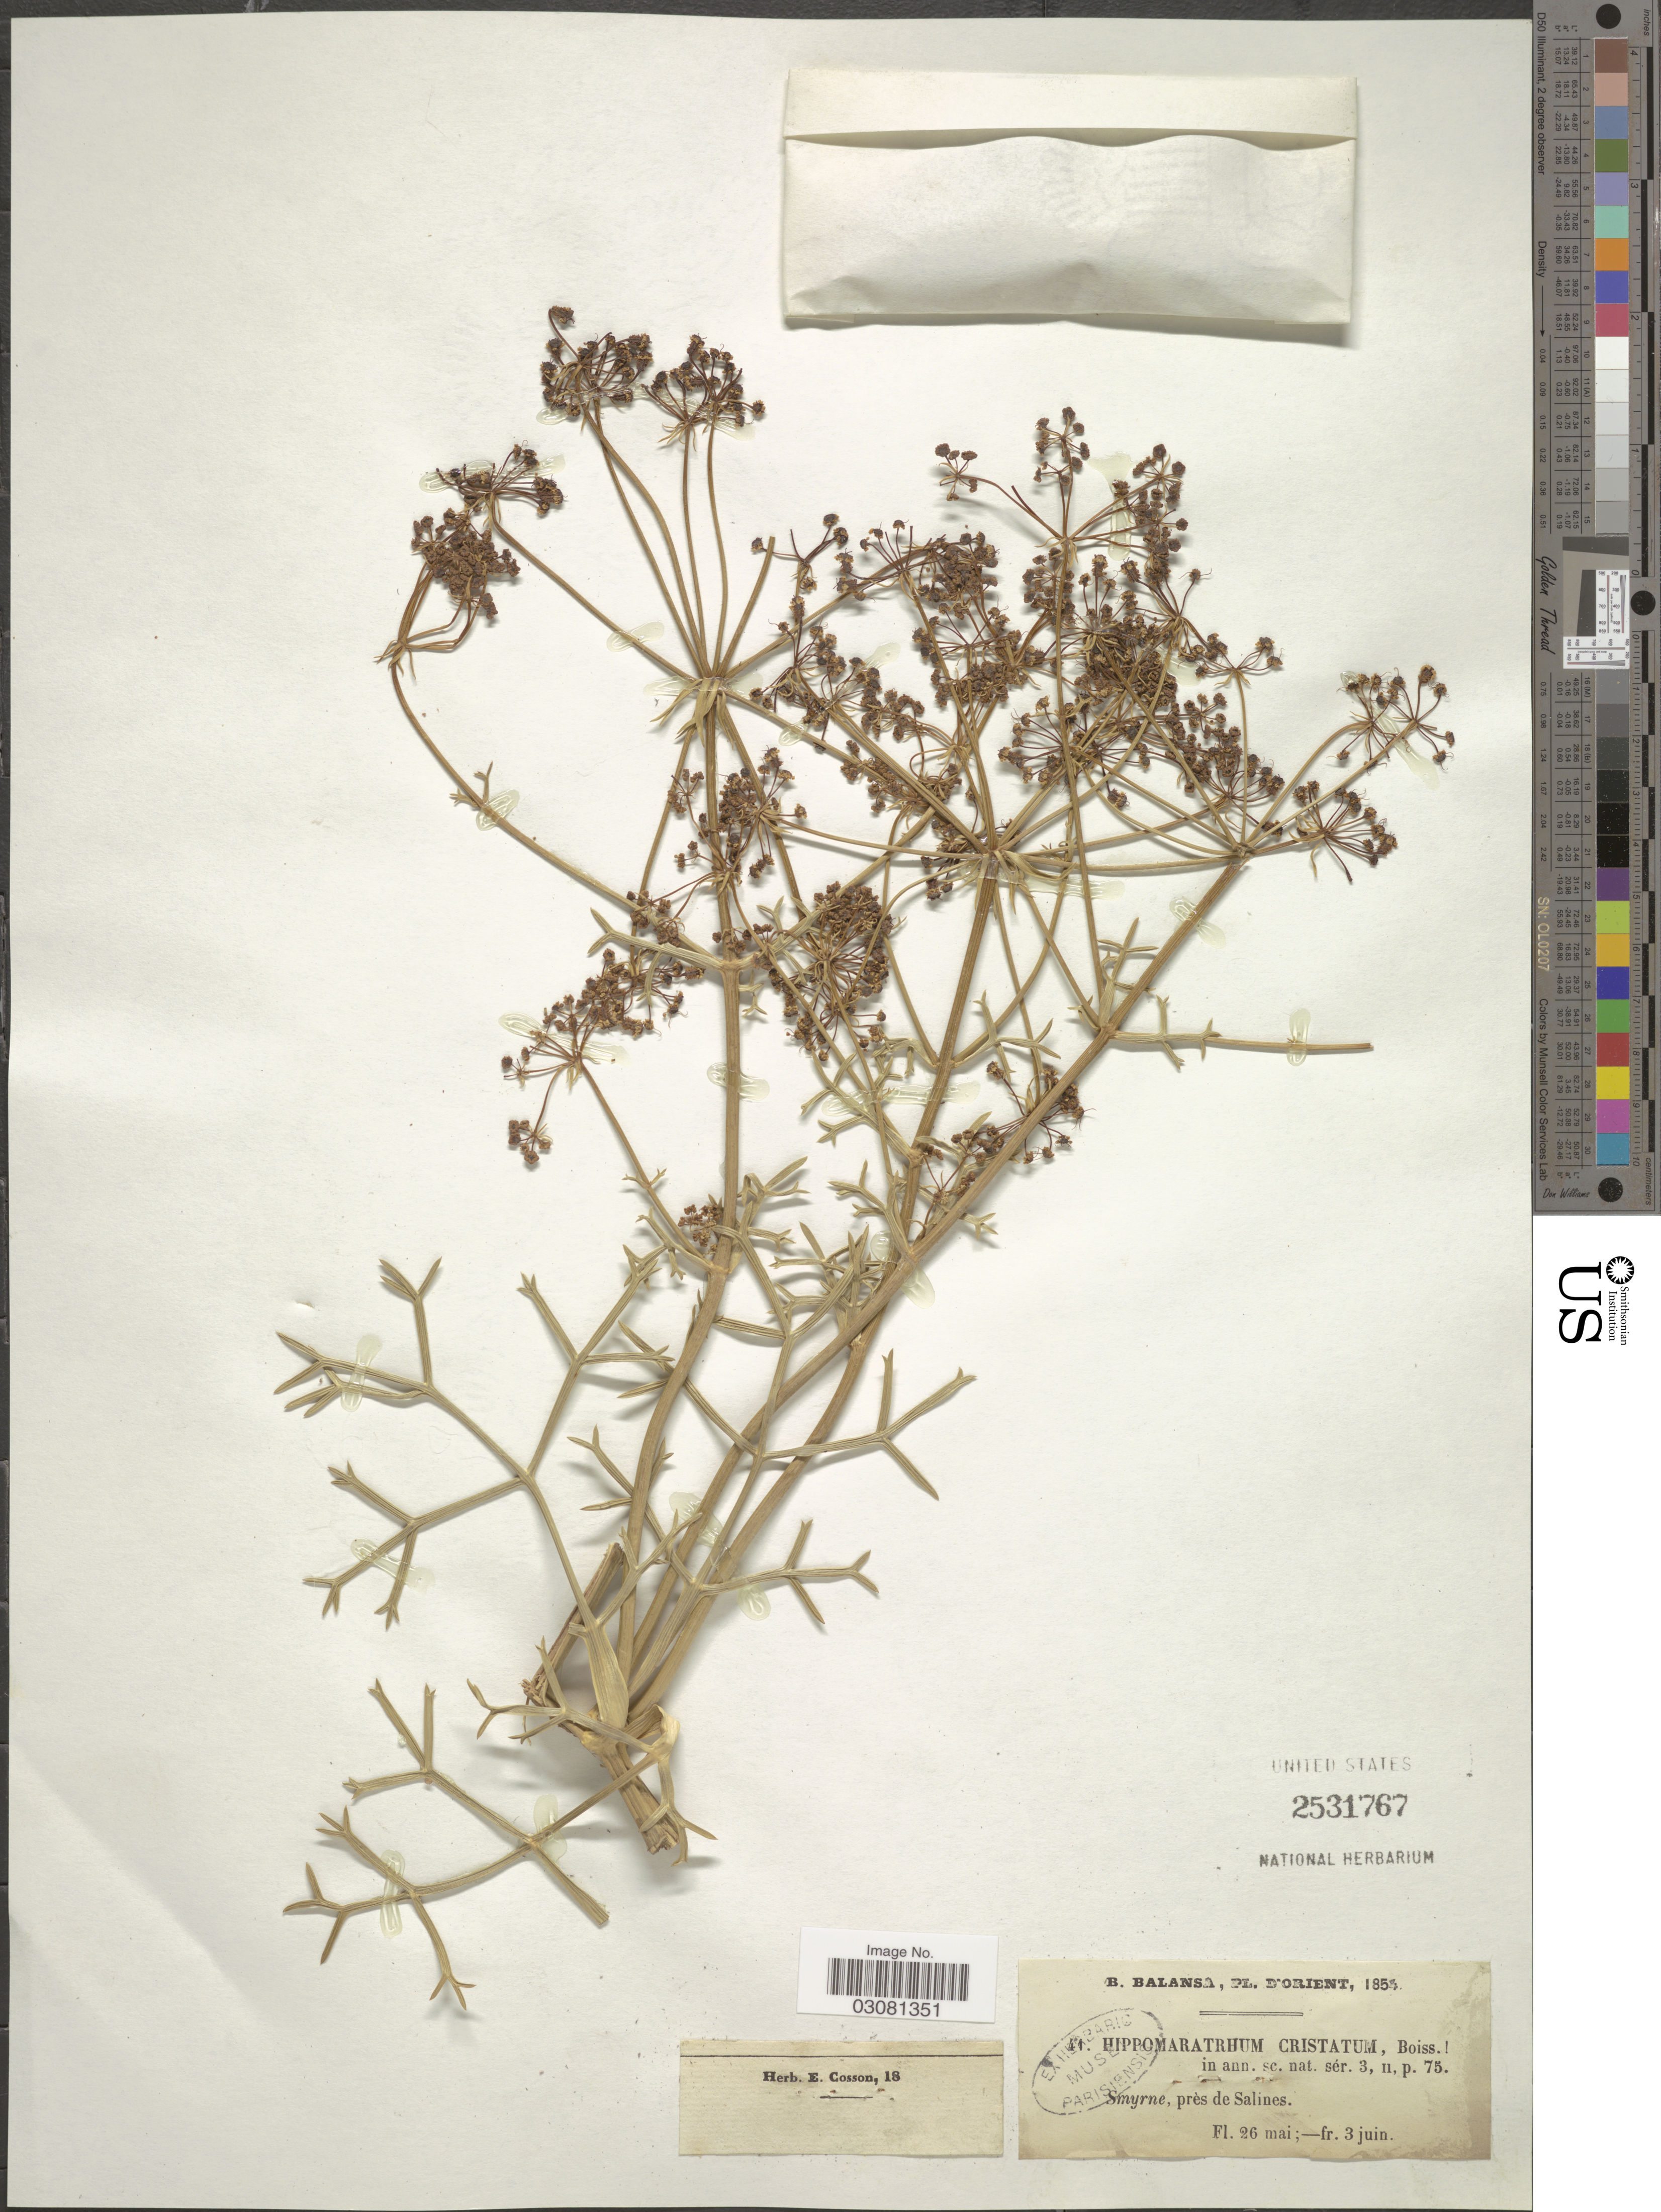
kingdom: Plantae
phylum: Tracheophyta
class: Magnoliopsida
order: Apiales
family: Apiaceae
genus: Hippomarathrum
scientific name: Hippomarathrum cristatum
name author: (DC.) Boiss.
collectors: B. Balansa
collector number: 41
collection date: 1854-05-26/1954-06-03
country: Turkey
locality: D'Orient. Smyrne, près de Salines.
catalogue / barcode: US 2531767